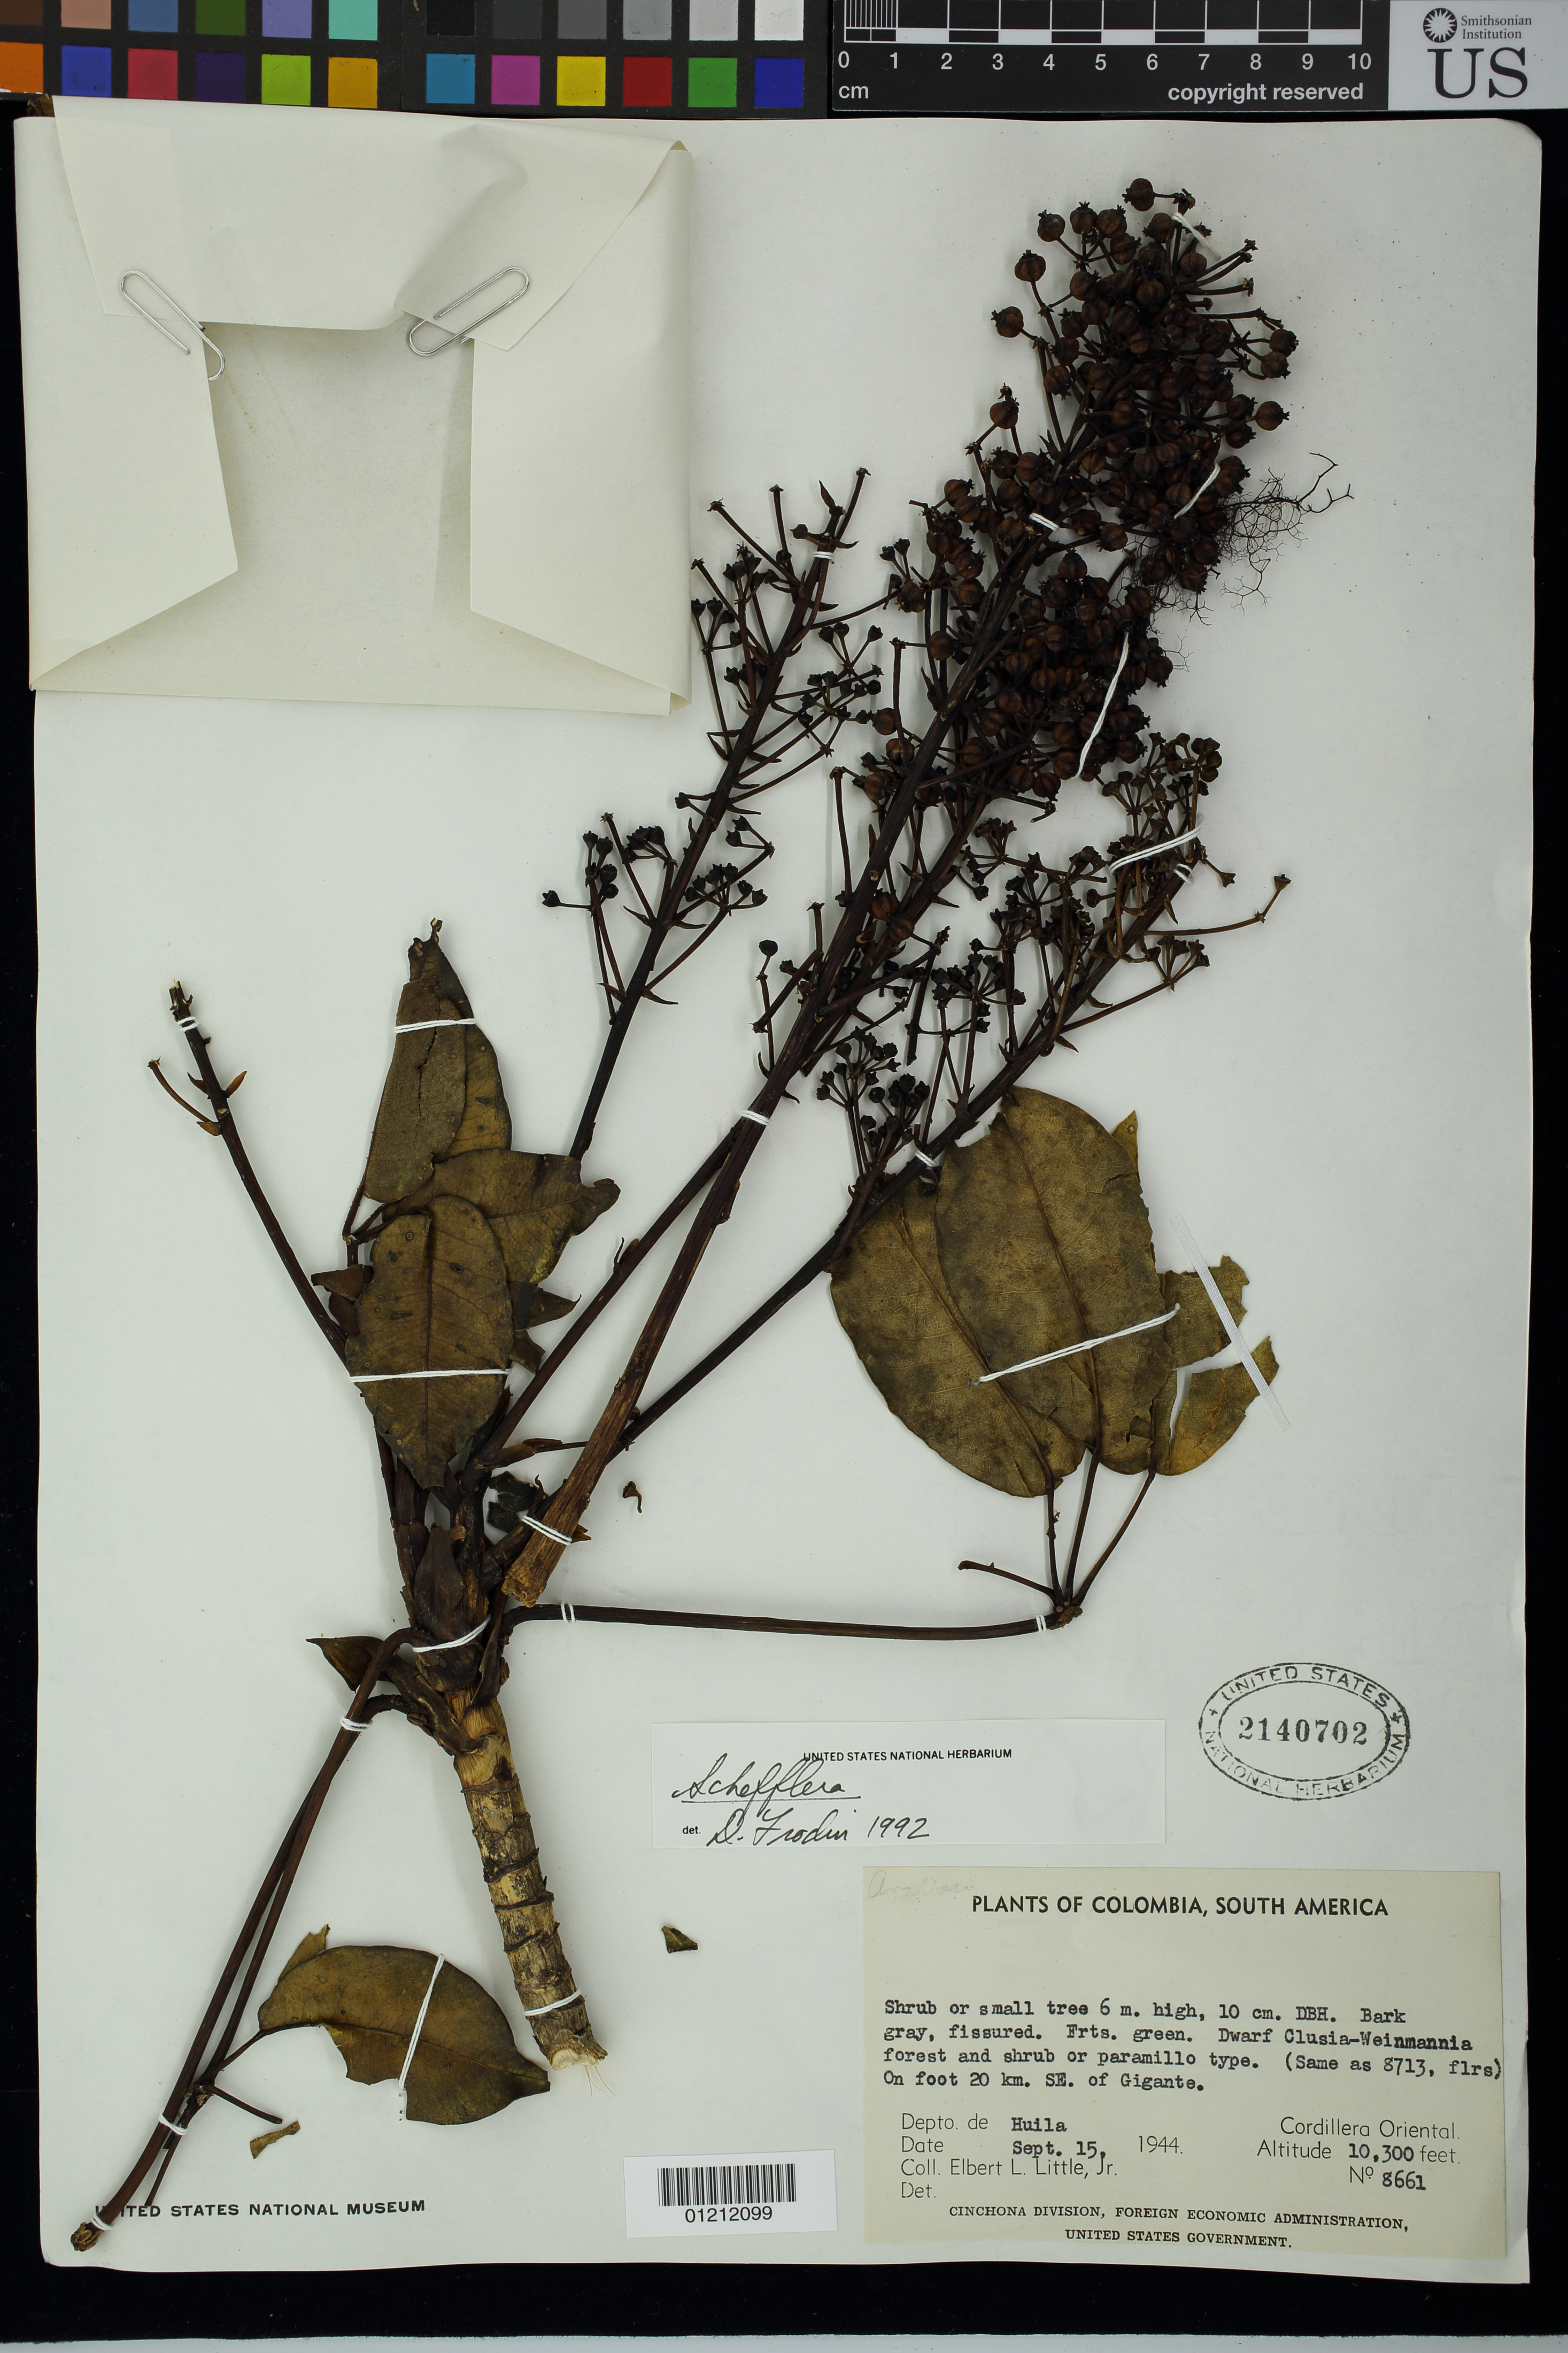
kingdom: Plantae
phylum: Tracheophyta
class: Magnoliopsida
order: Apiales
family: Araliaceae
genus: Schefflera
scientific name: Schefflera sp.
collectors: E. L. Little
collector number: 8661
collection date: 1944-09-15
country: Colombia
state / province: Huila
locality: Cordillera Oriental. On foot 20km SE of Gigante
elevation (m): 3139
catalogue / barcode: US 2140702